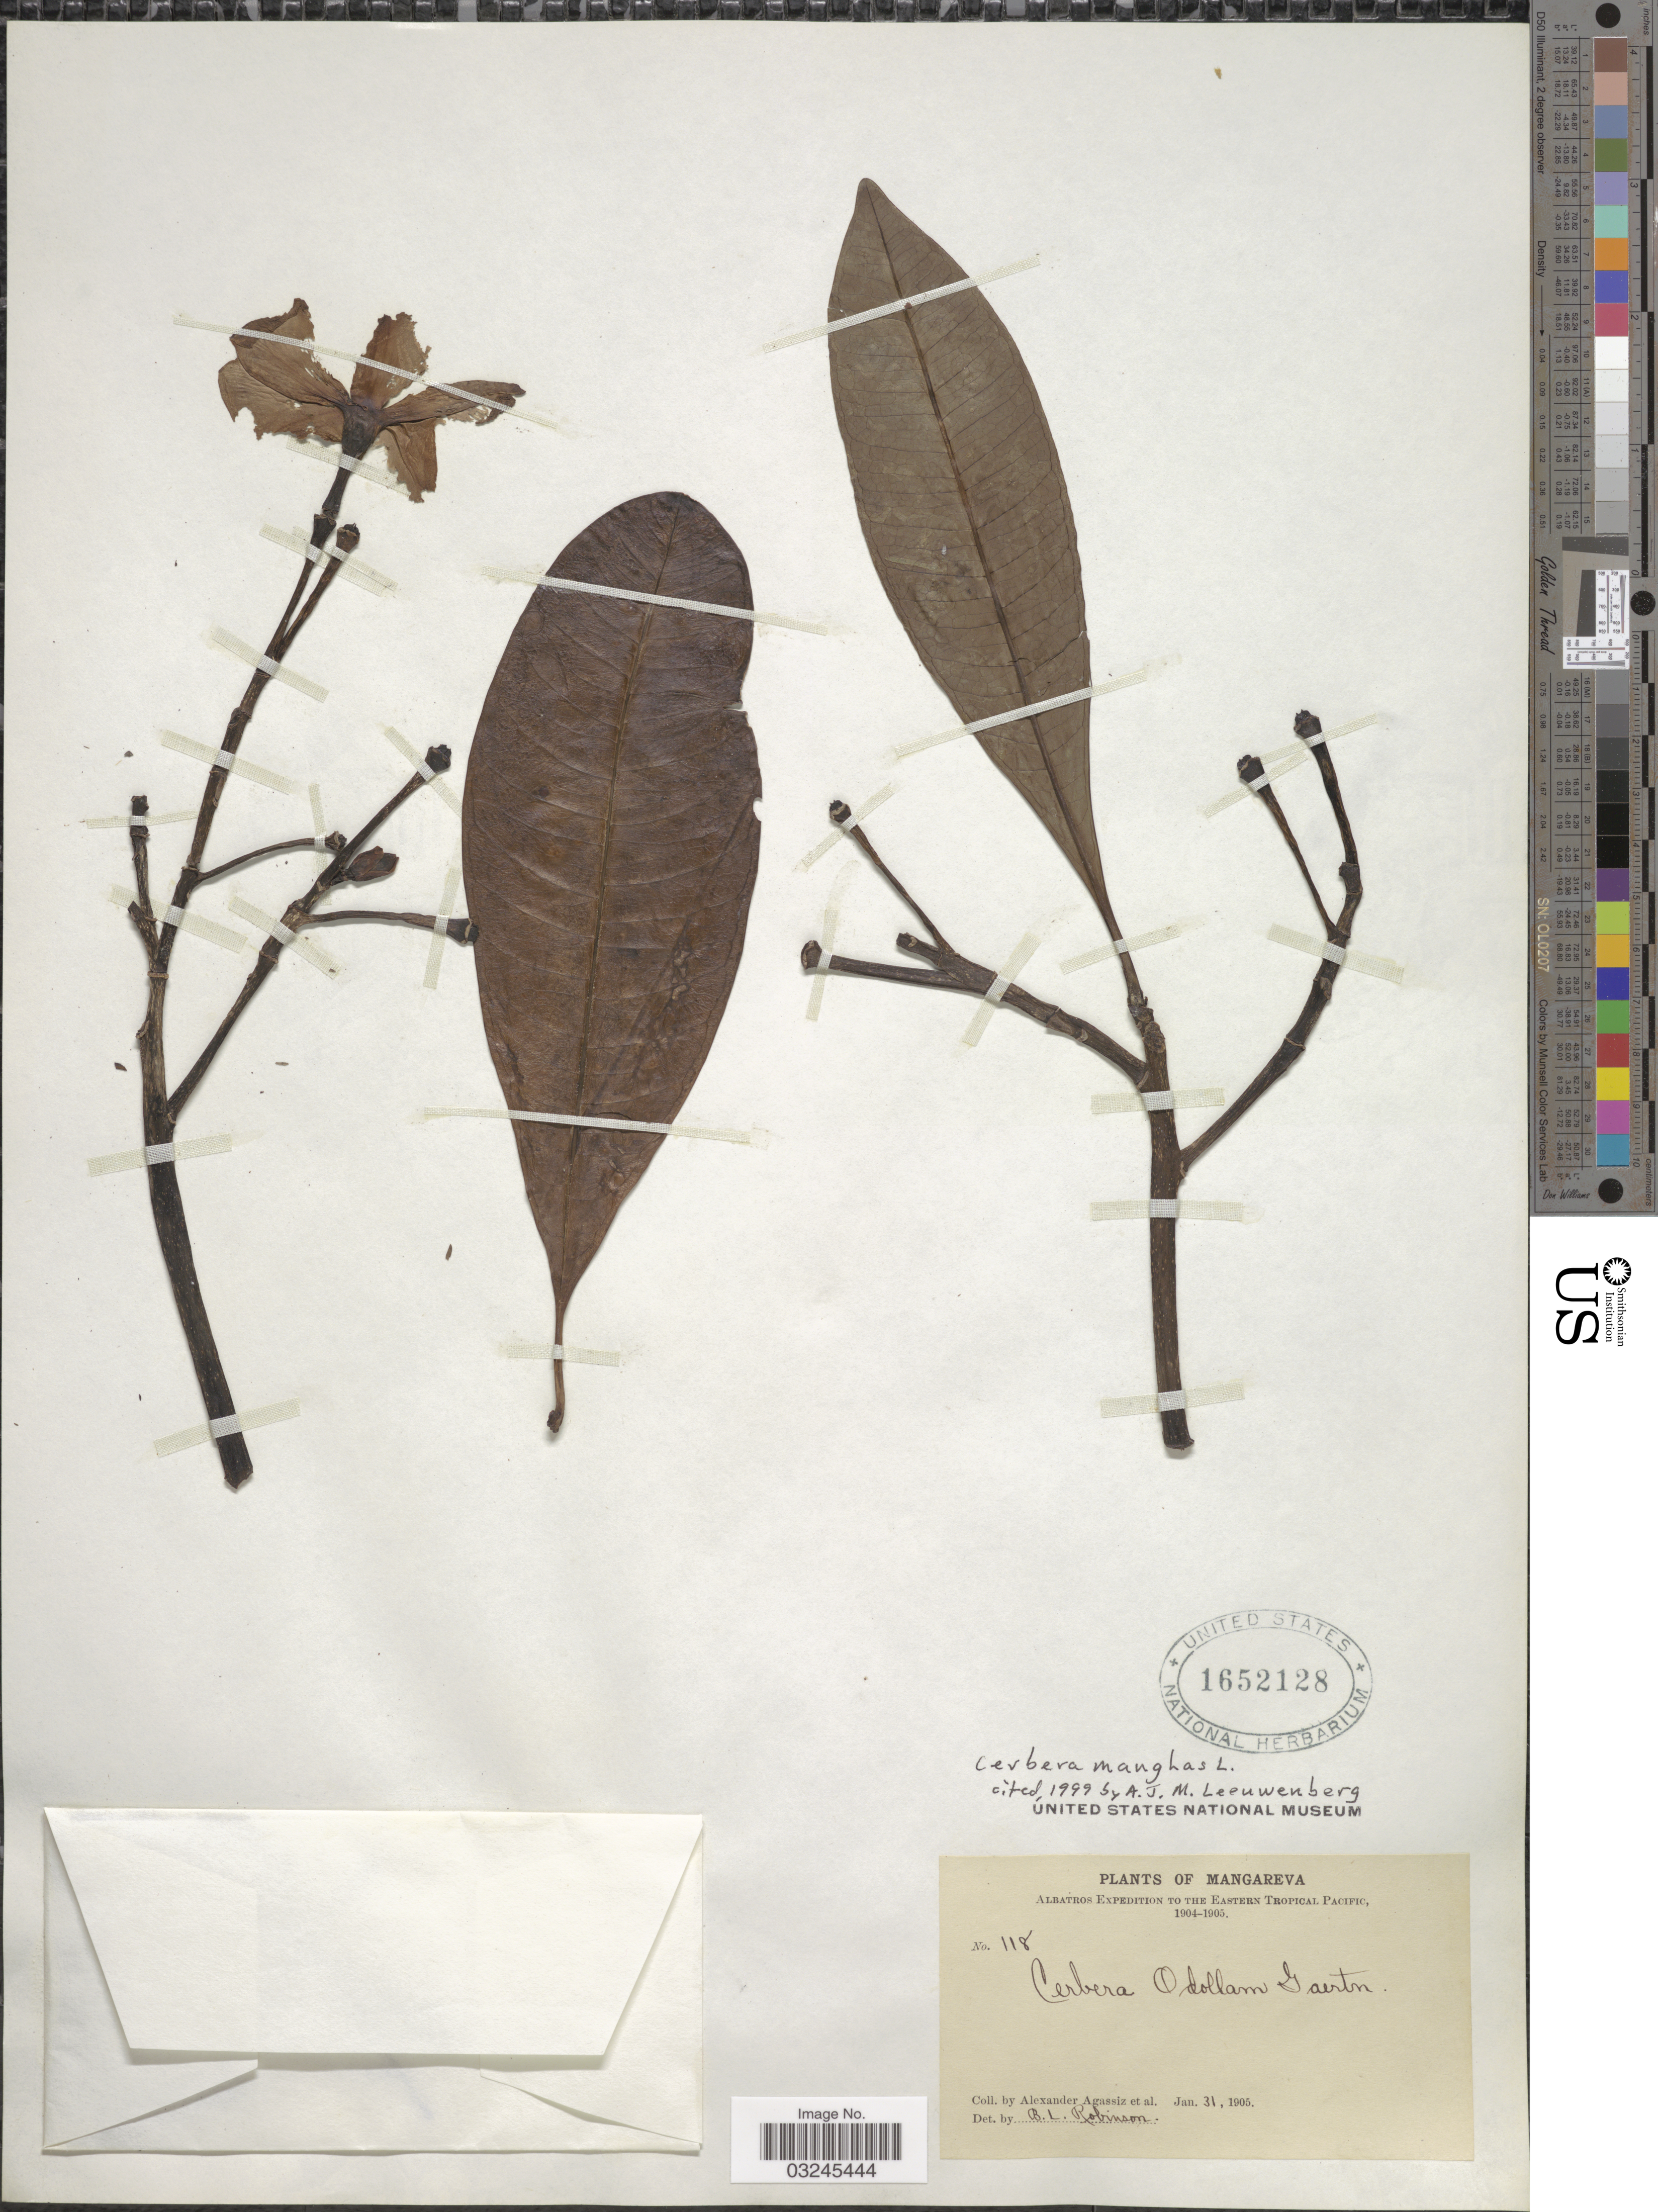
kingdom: Plantae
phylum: Tracheophyta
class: Magnoliopsida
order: Gentianales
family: Apocynaceae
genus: Cerbera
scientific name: Cerbera manghas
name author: L.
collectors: A. E. Agassiz & et al.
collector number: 118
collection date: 1905-01-31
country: French Polynesia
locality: Mangareva. Eastern Tropical Pacific.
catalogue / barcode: US 1652128